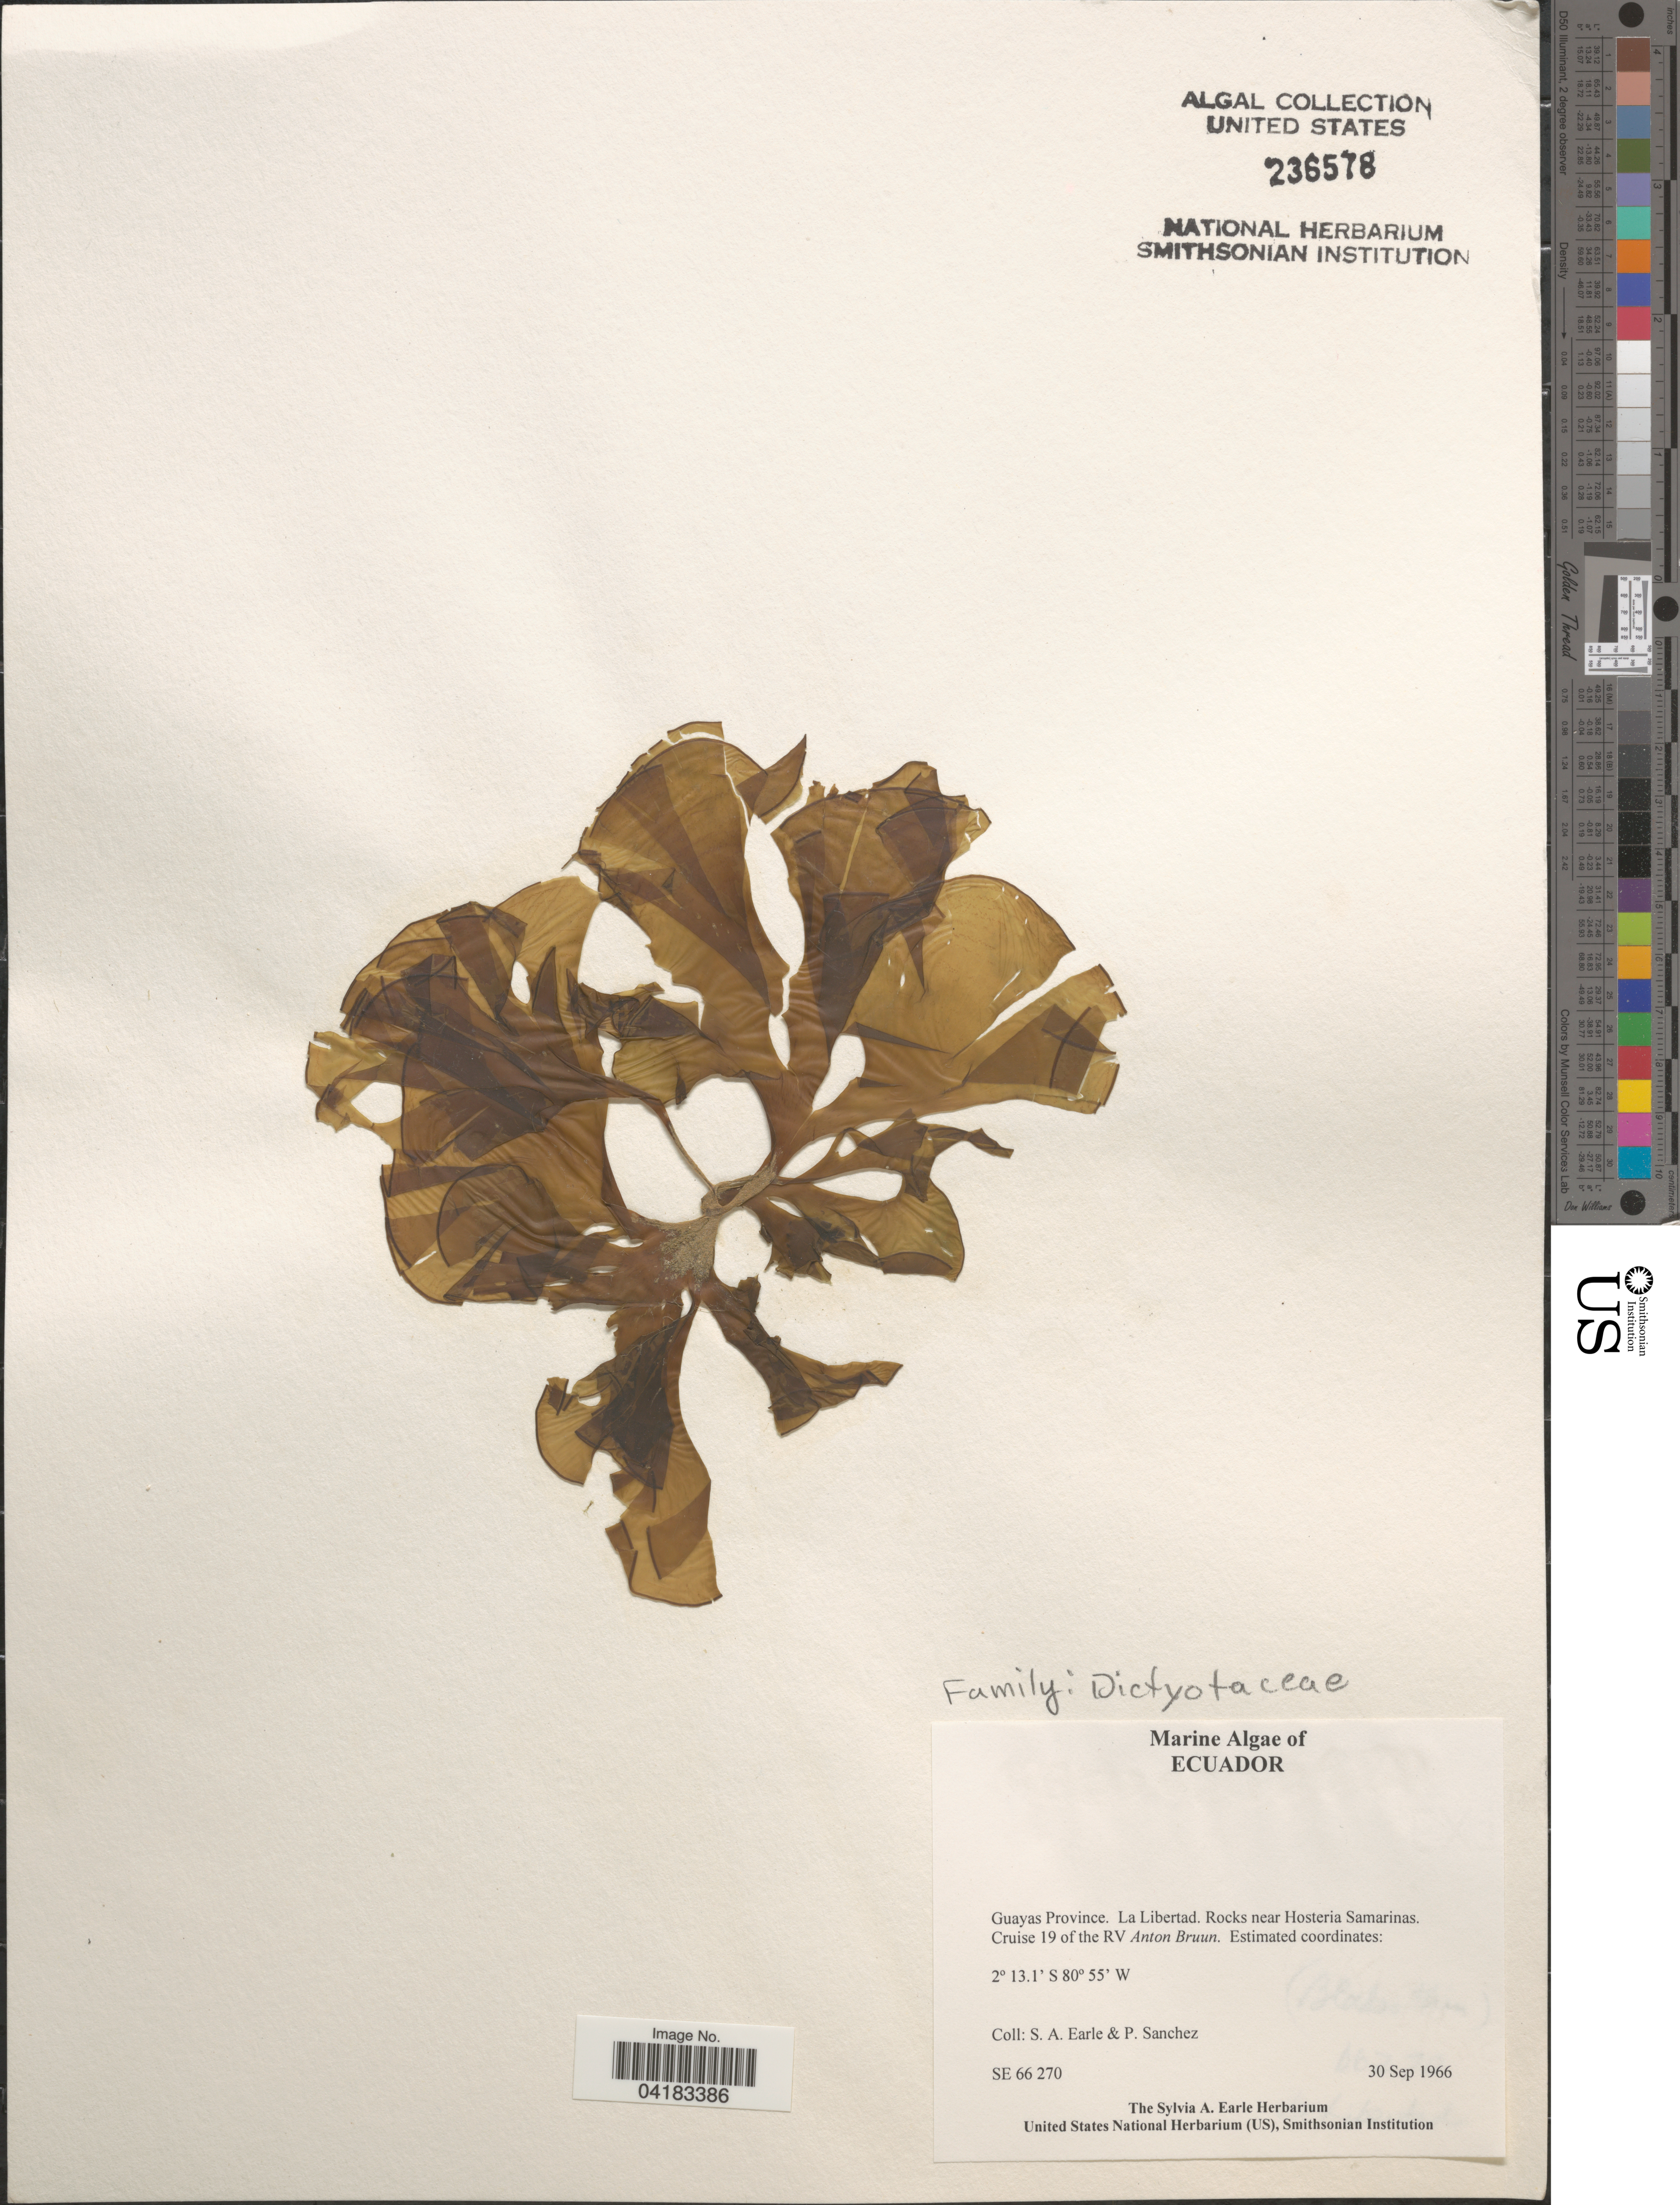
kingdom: Chromista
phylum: Ochrophyta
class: Phaeophyceae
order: Dictyotales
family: Dictyotaceae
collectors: S. A. Earle & P. Sanchez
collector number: SE66270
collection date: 1966-09-30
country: Ecuador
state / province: Guayas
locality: La Libertad. Rocks near Hosteria Samarinas. Cruise 19 of the RV Anton Bruun.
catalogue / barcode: US 236578